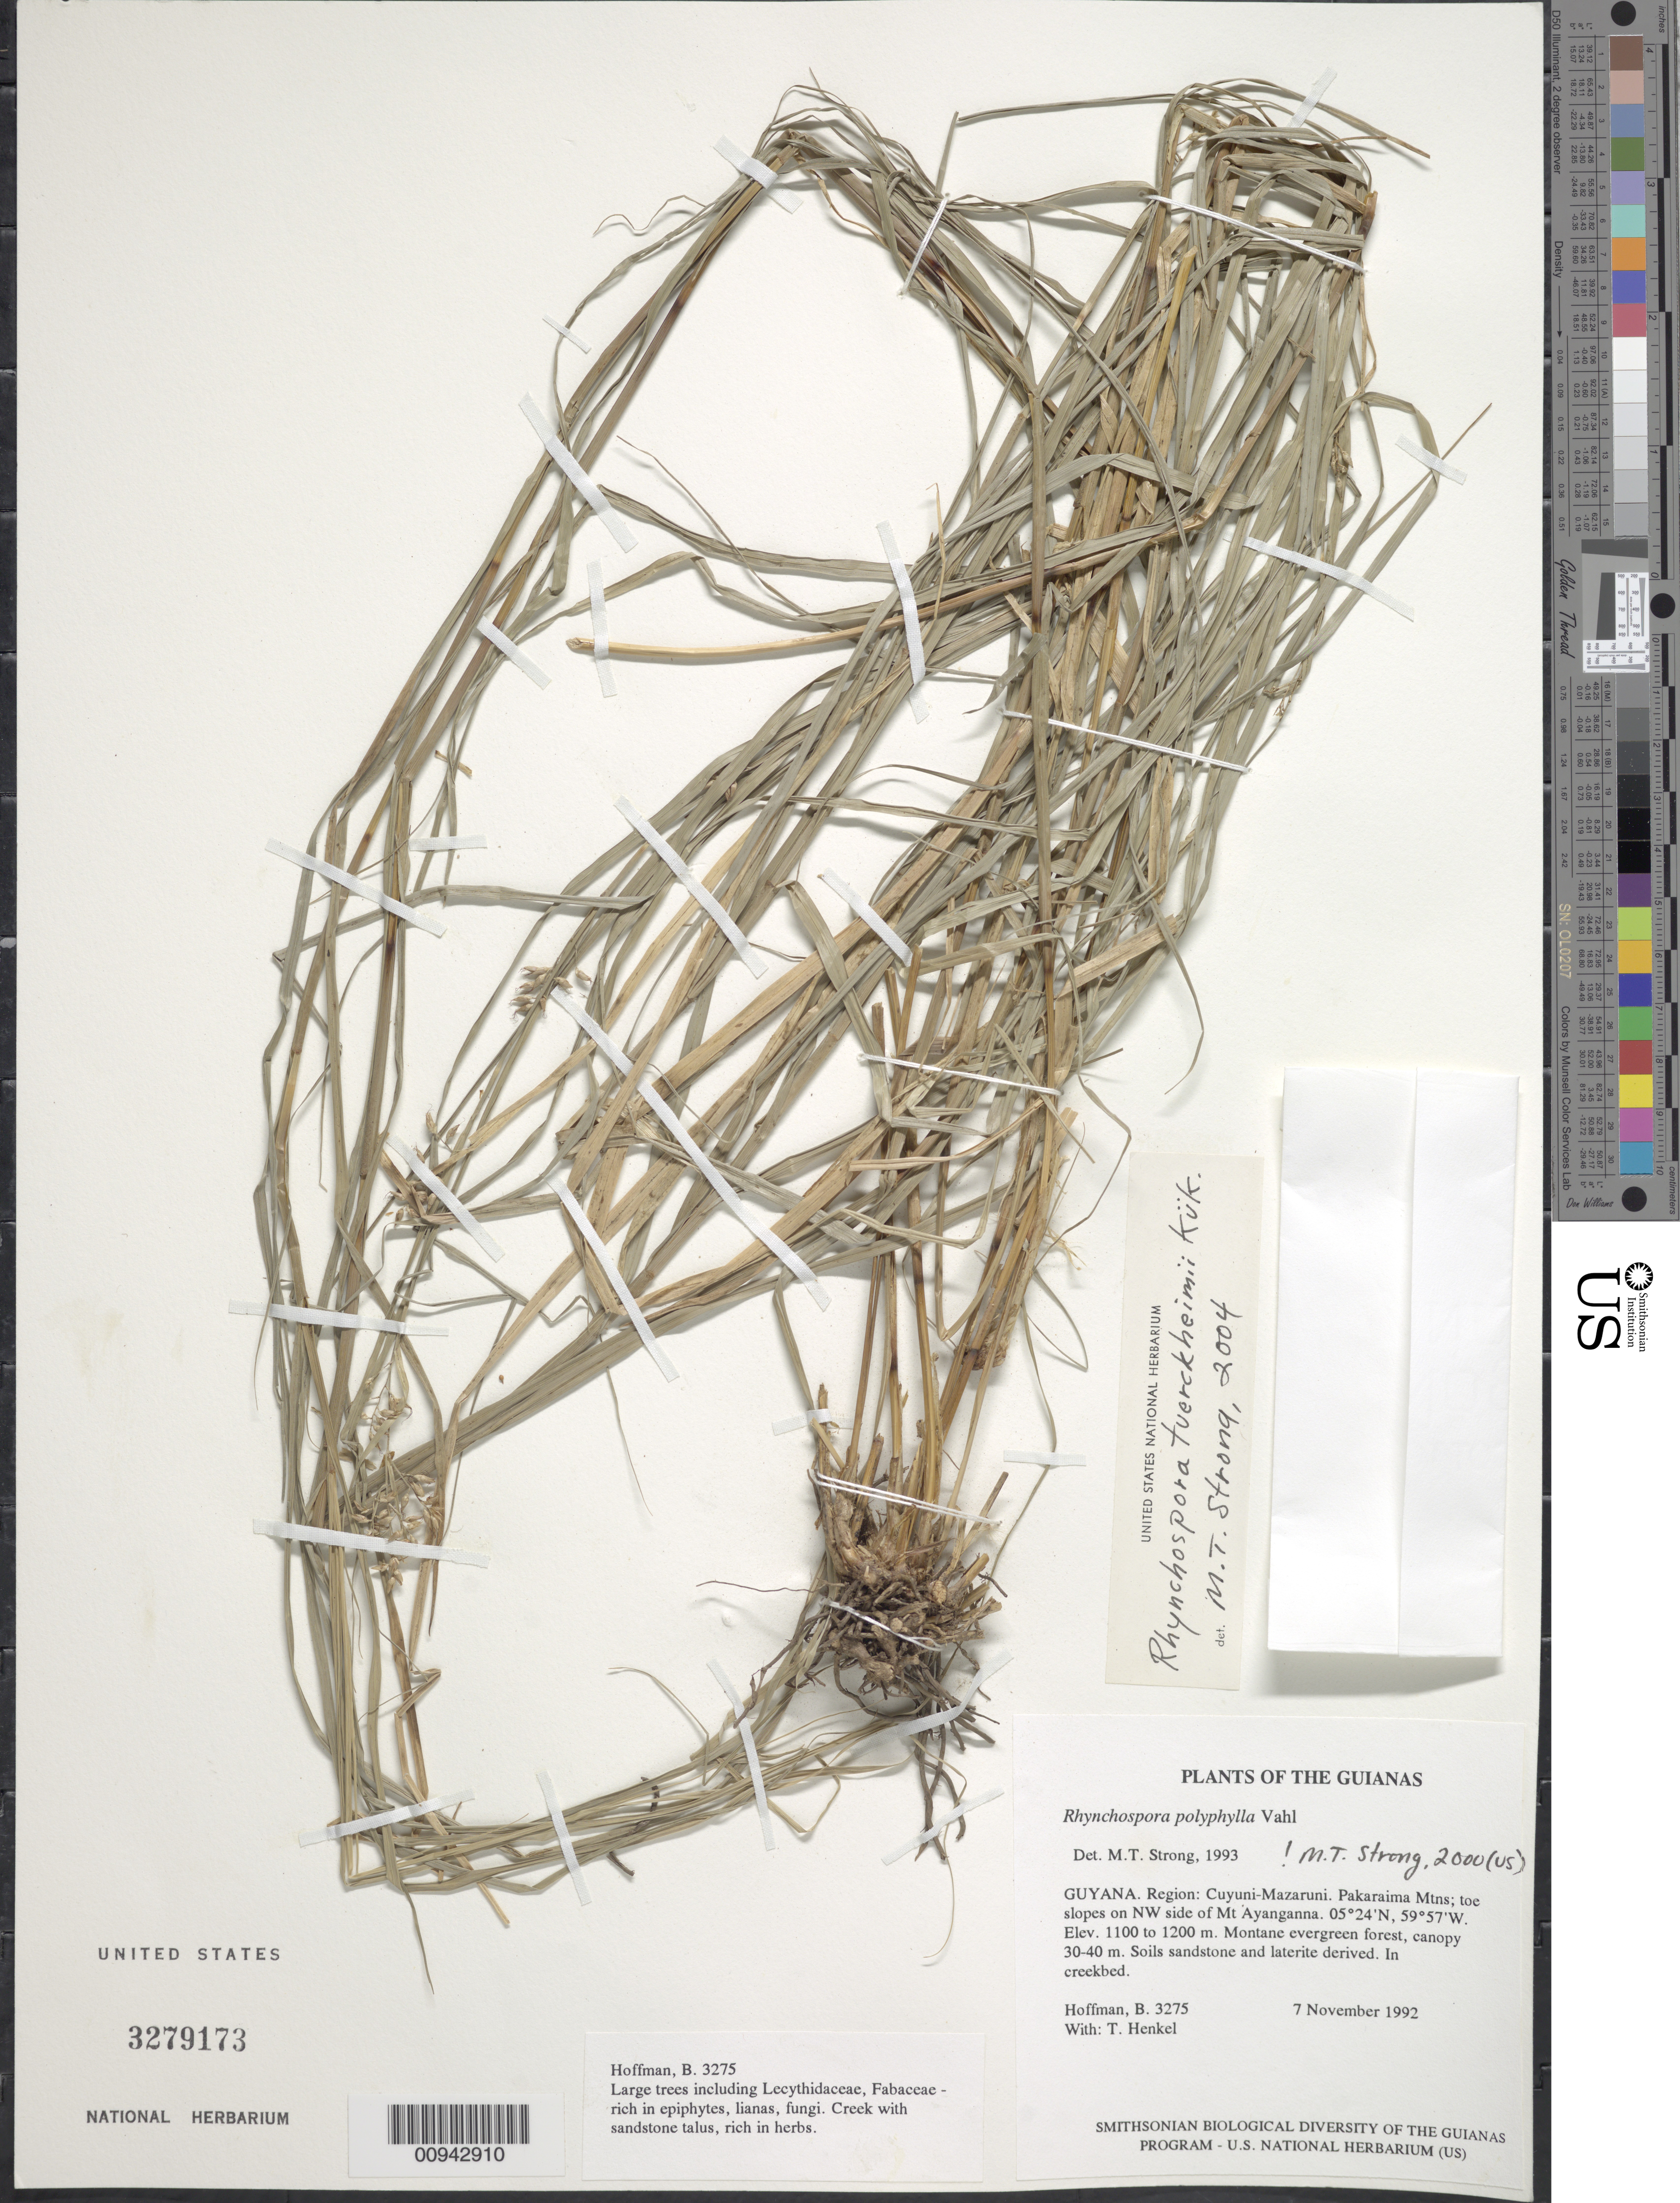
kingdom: Plantae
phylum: Tracheophyta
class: Liliopsida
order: Poales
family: Cyperaceae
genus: Rhynchospora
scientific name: Rhynchospora tuerckheimii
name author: C.B. Clarke ex Kük.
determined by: Strong, M. T., (US), Smithsonian Institution - National Museum of Natural History (UNITED STATES)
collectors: B. Hoffman & T. Henkel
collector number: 3275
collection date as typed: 7 November 1992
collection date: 1992-11-07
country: Guyana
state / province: Cuyuni-Mazaruni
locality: Pakaraima Mountains; toe slopes on NW side of Mt. Ayanganna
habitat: Montane evergreen forest, canopy 30-40 m. Soils sandstone and laterite derived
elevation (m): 1100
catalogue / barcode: US 3279173